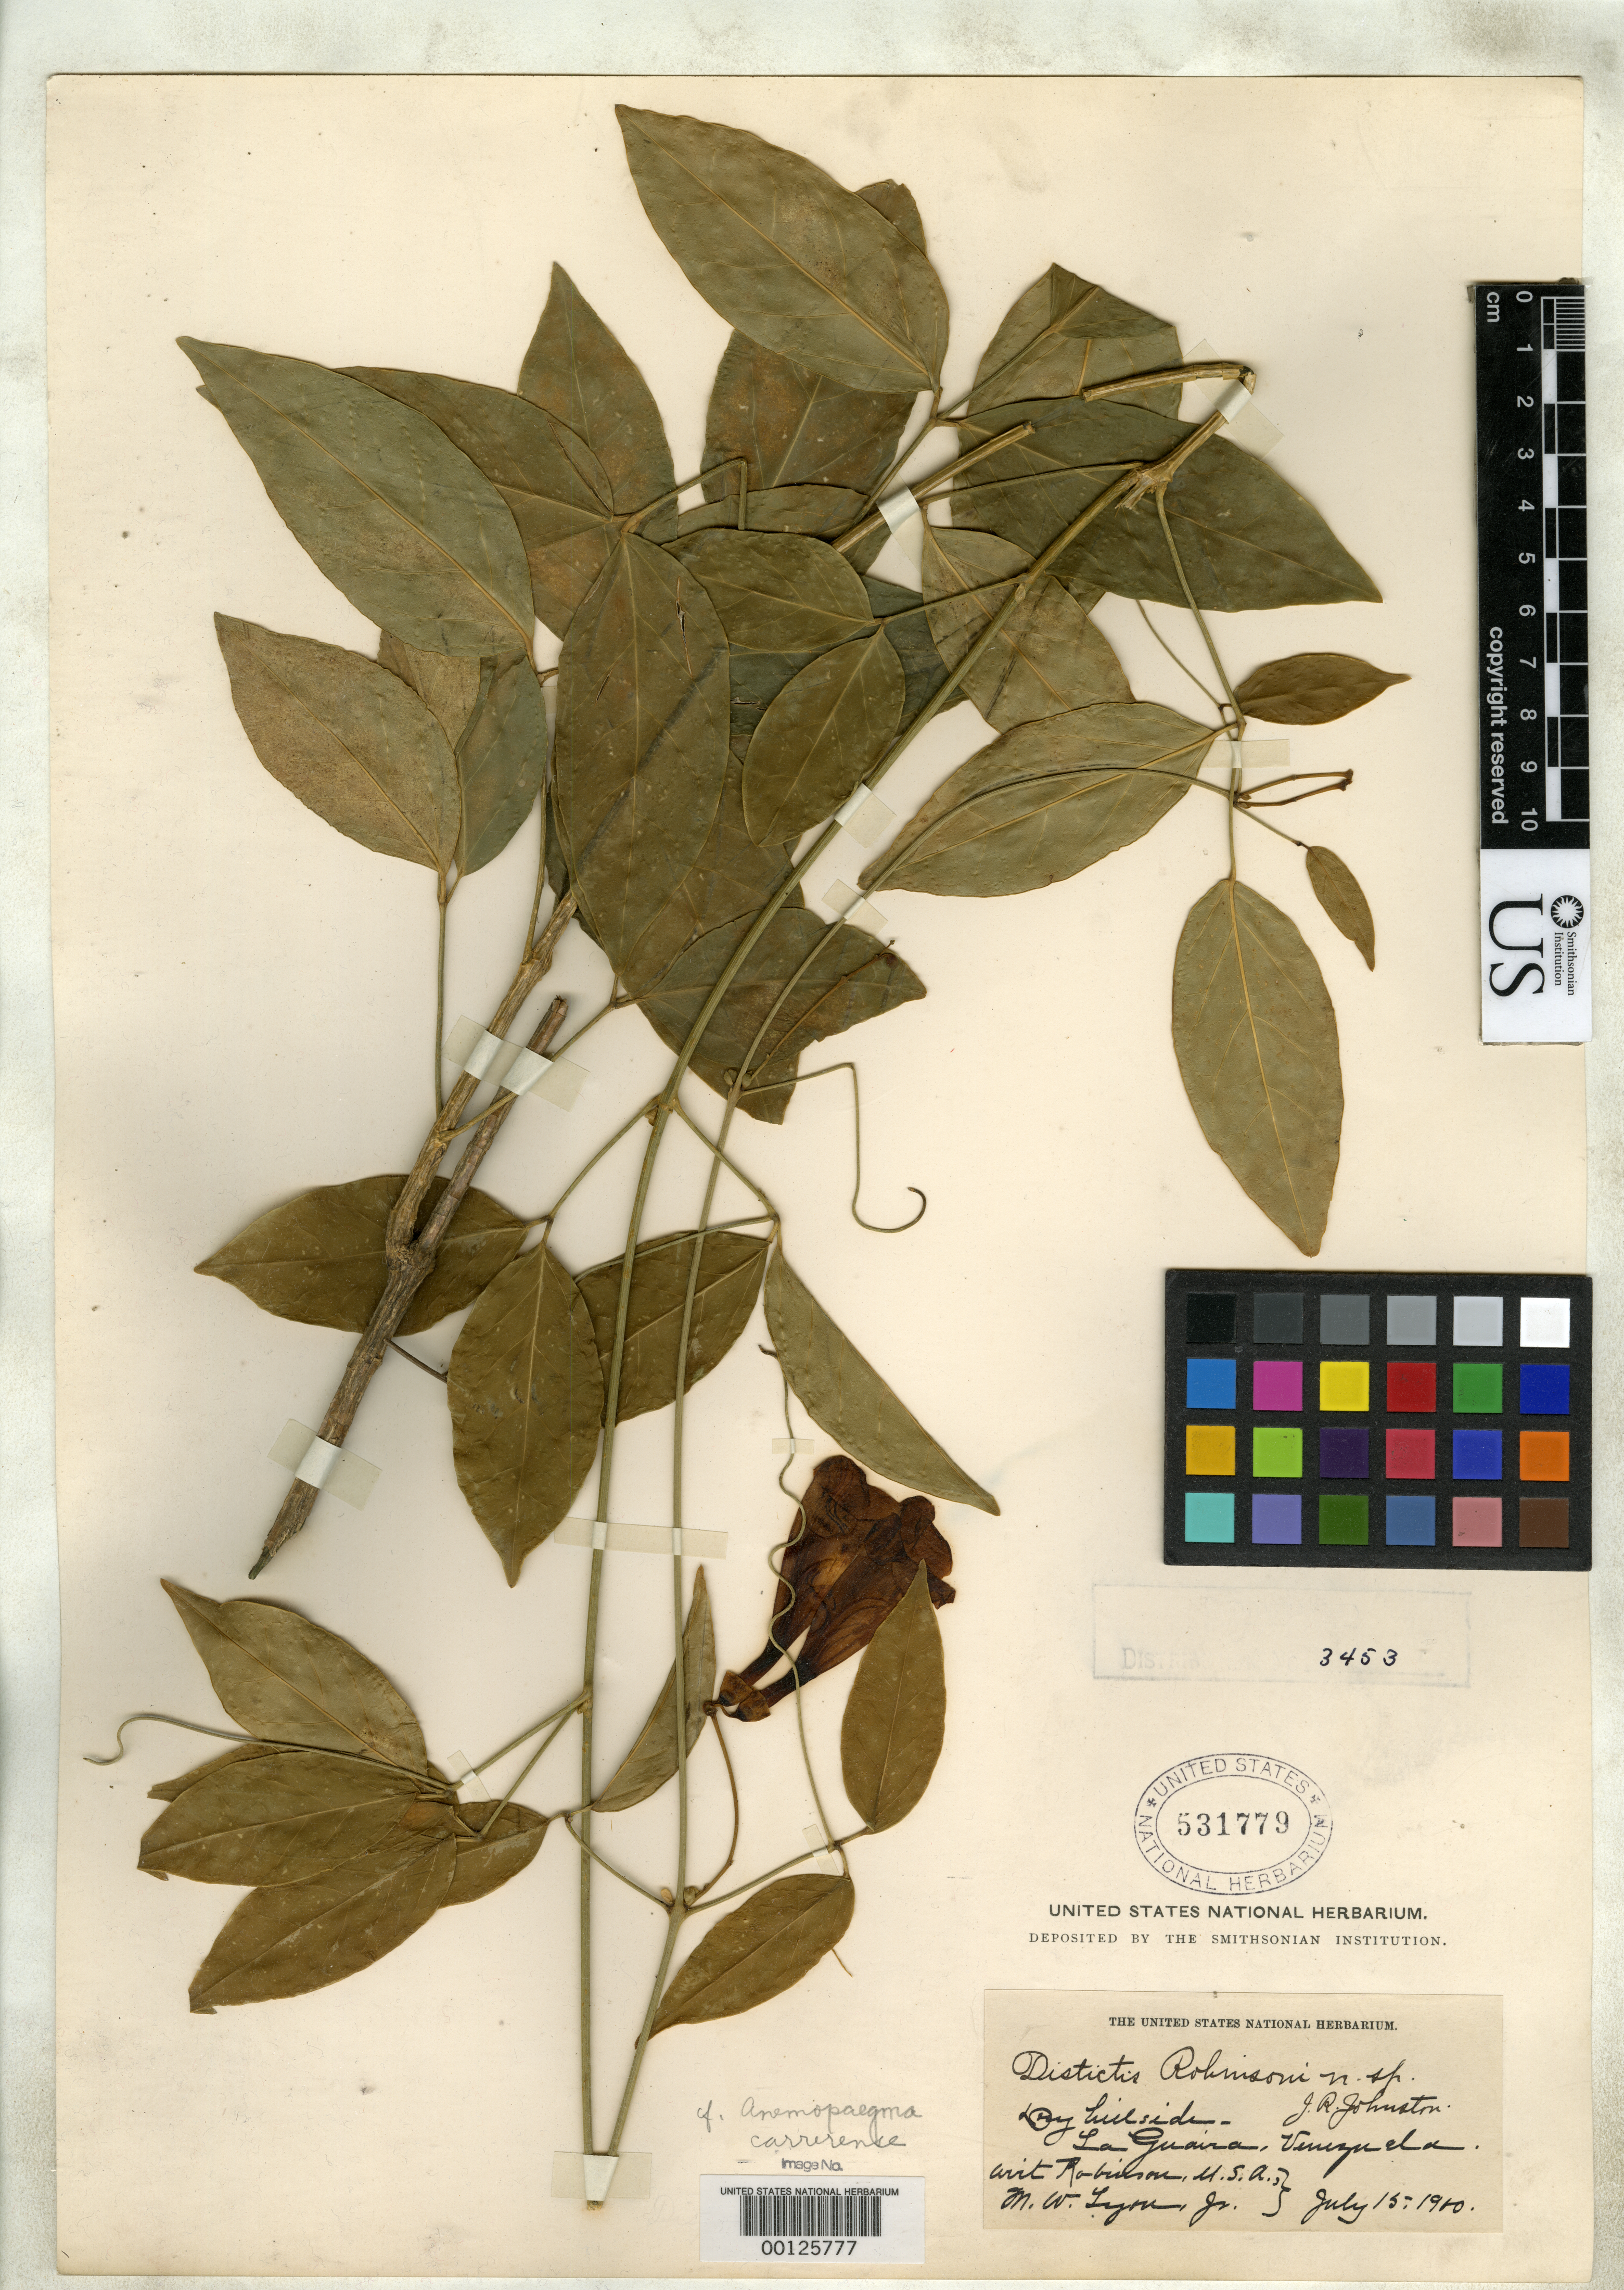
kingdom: Plantae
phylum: Tracheophyta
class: Magnoliopsida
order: Lamiales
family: Bignoniaceae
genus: Distictis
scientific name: Distictis robinsoni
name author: J.R. Johnst.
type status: Holotype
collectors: W. Robinson & M. W. Lyon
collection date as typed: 15 Jul 1900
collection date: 1900-07-15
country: Venezuela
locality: La Guaira.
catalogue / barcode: US 531779